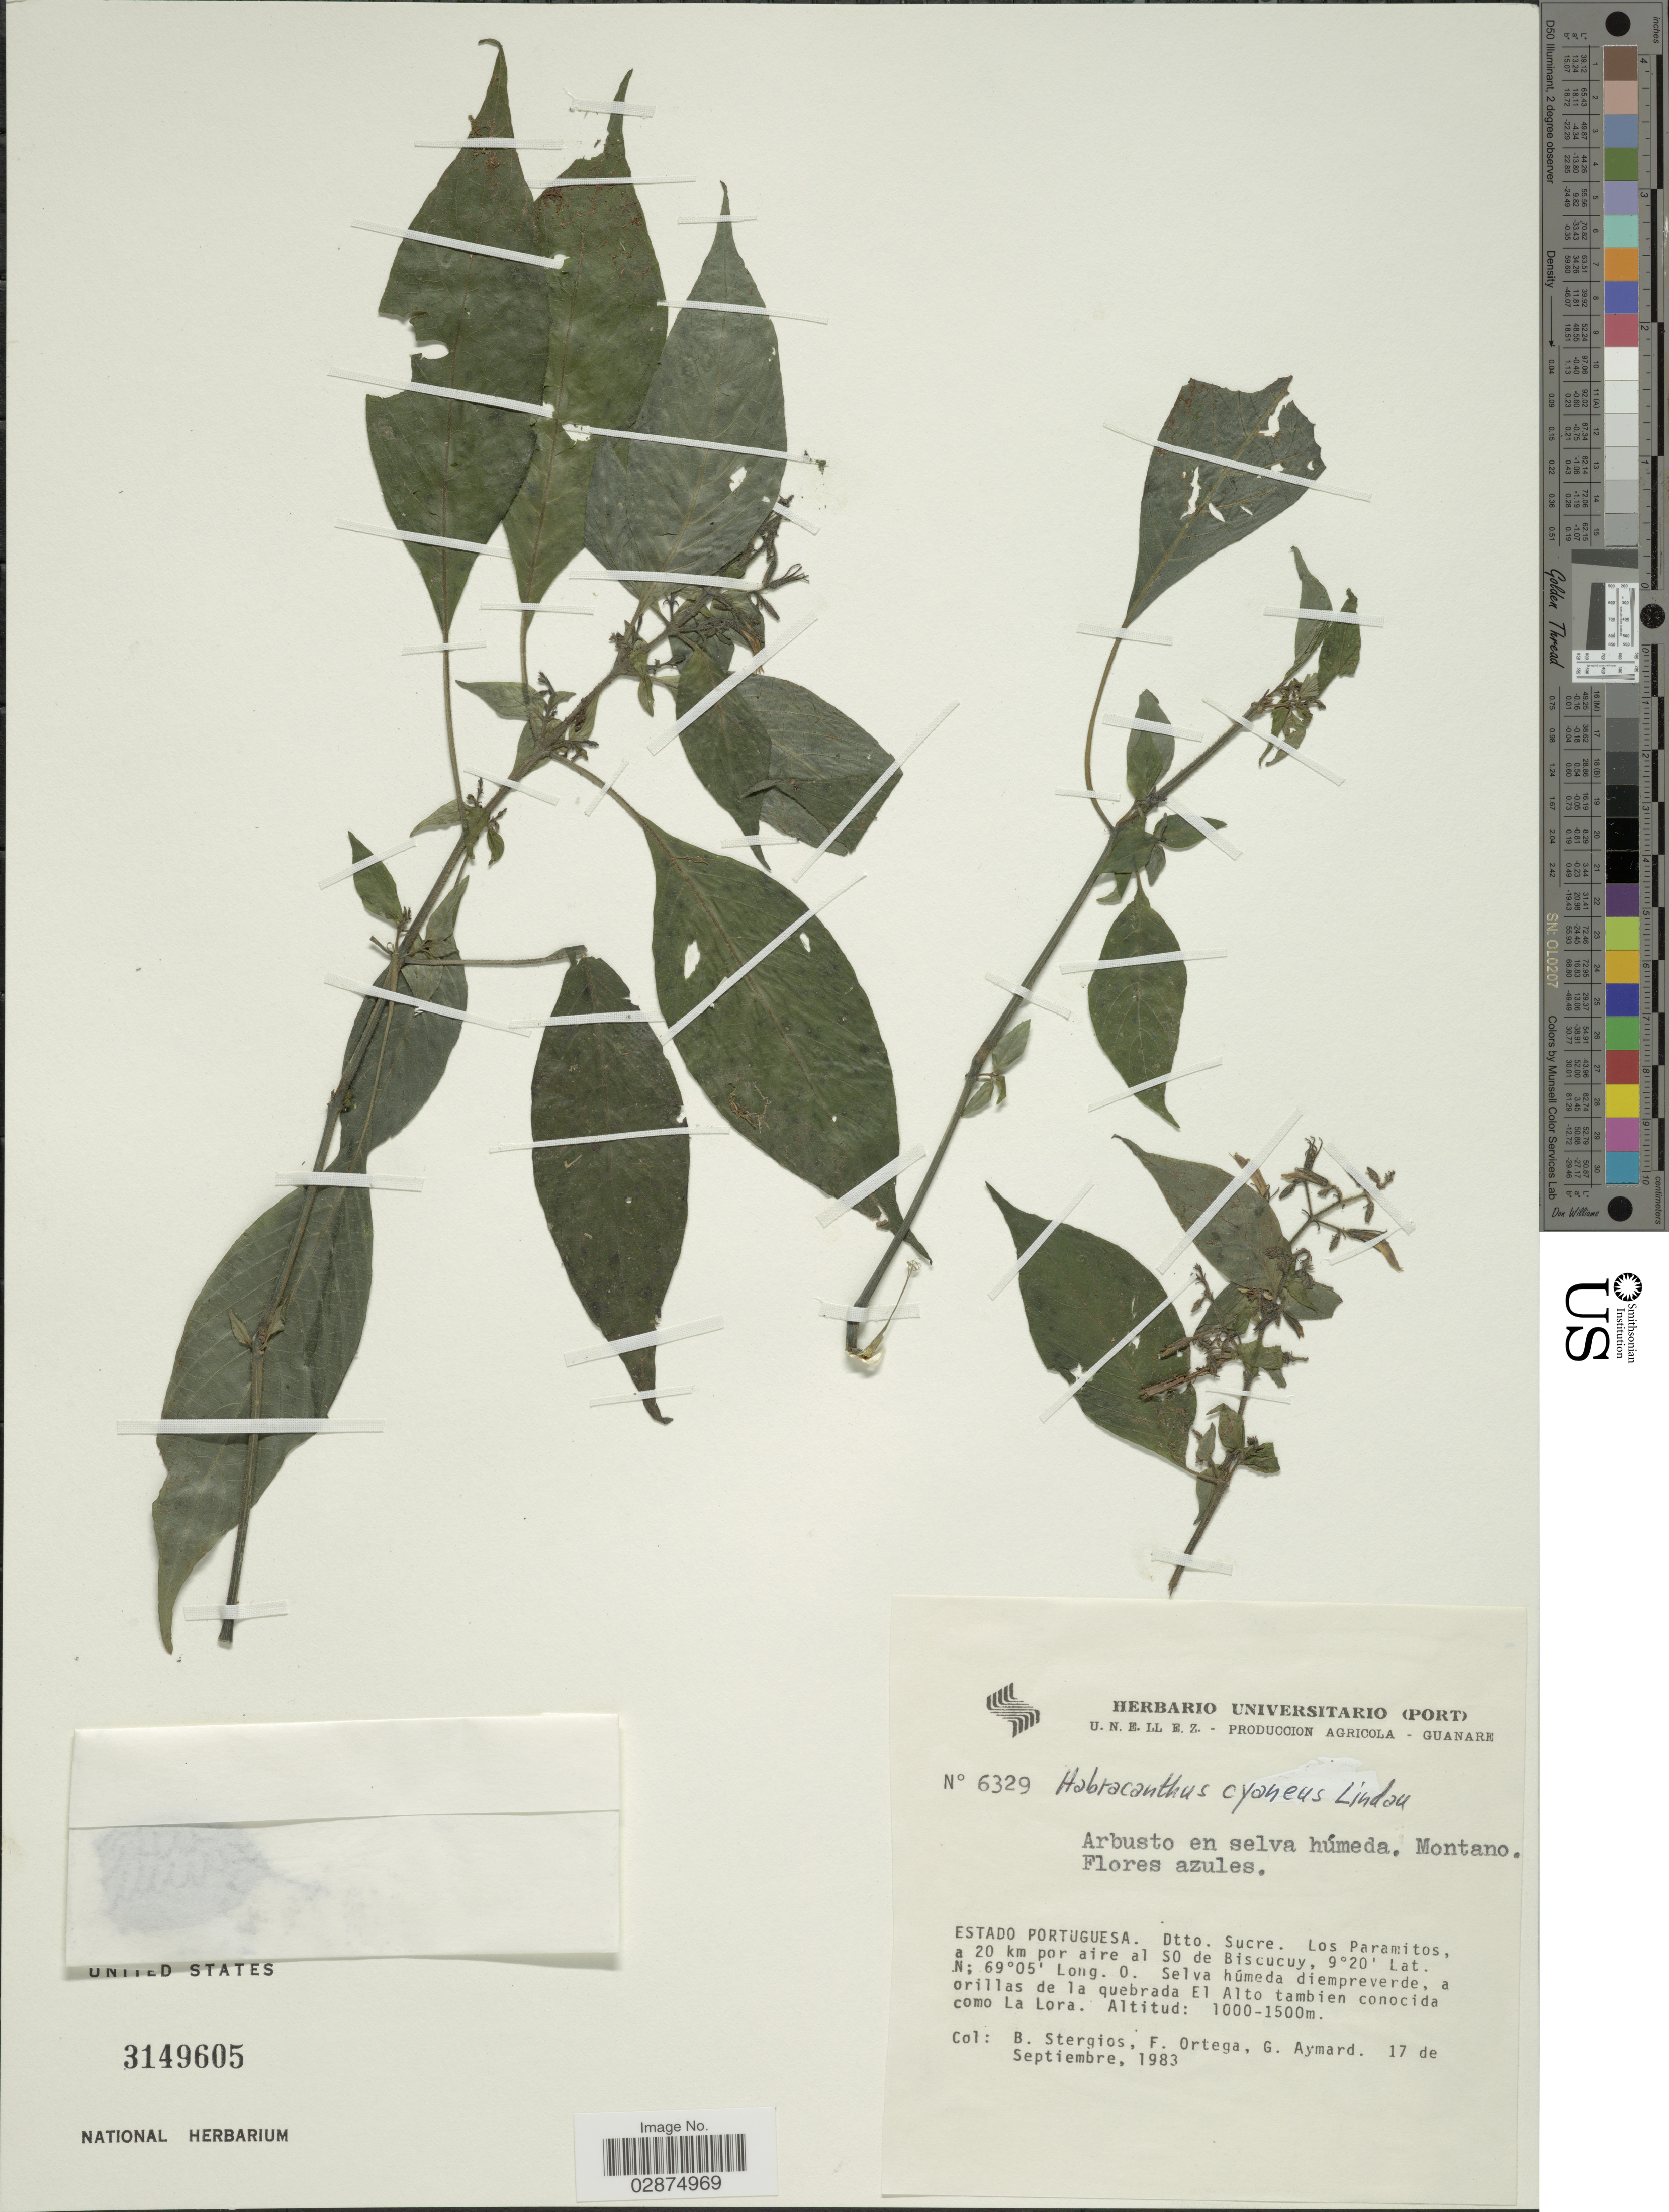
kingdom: Plantae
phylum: Tracheophyta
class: Magnoliopsida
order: Lamiales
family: Acanthaceae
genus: Habracanthus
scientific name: Habracanthus cyaneus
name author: Lindau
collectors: B. G. Stergios, F. J. Ortega & G. A. Aymard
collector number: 6329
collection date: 1983-09-17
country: Venezuela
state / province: Portuguesa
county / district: Sucre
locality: Los Paramitos, a 20 km por aire al SO de Biscucuy, a orillas de la quebrada El Alto tambien conocida como La Lora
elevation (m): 1000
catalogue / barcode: US 3149605